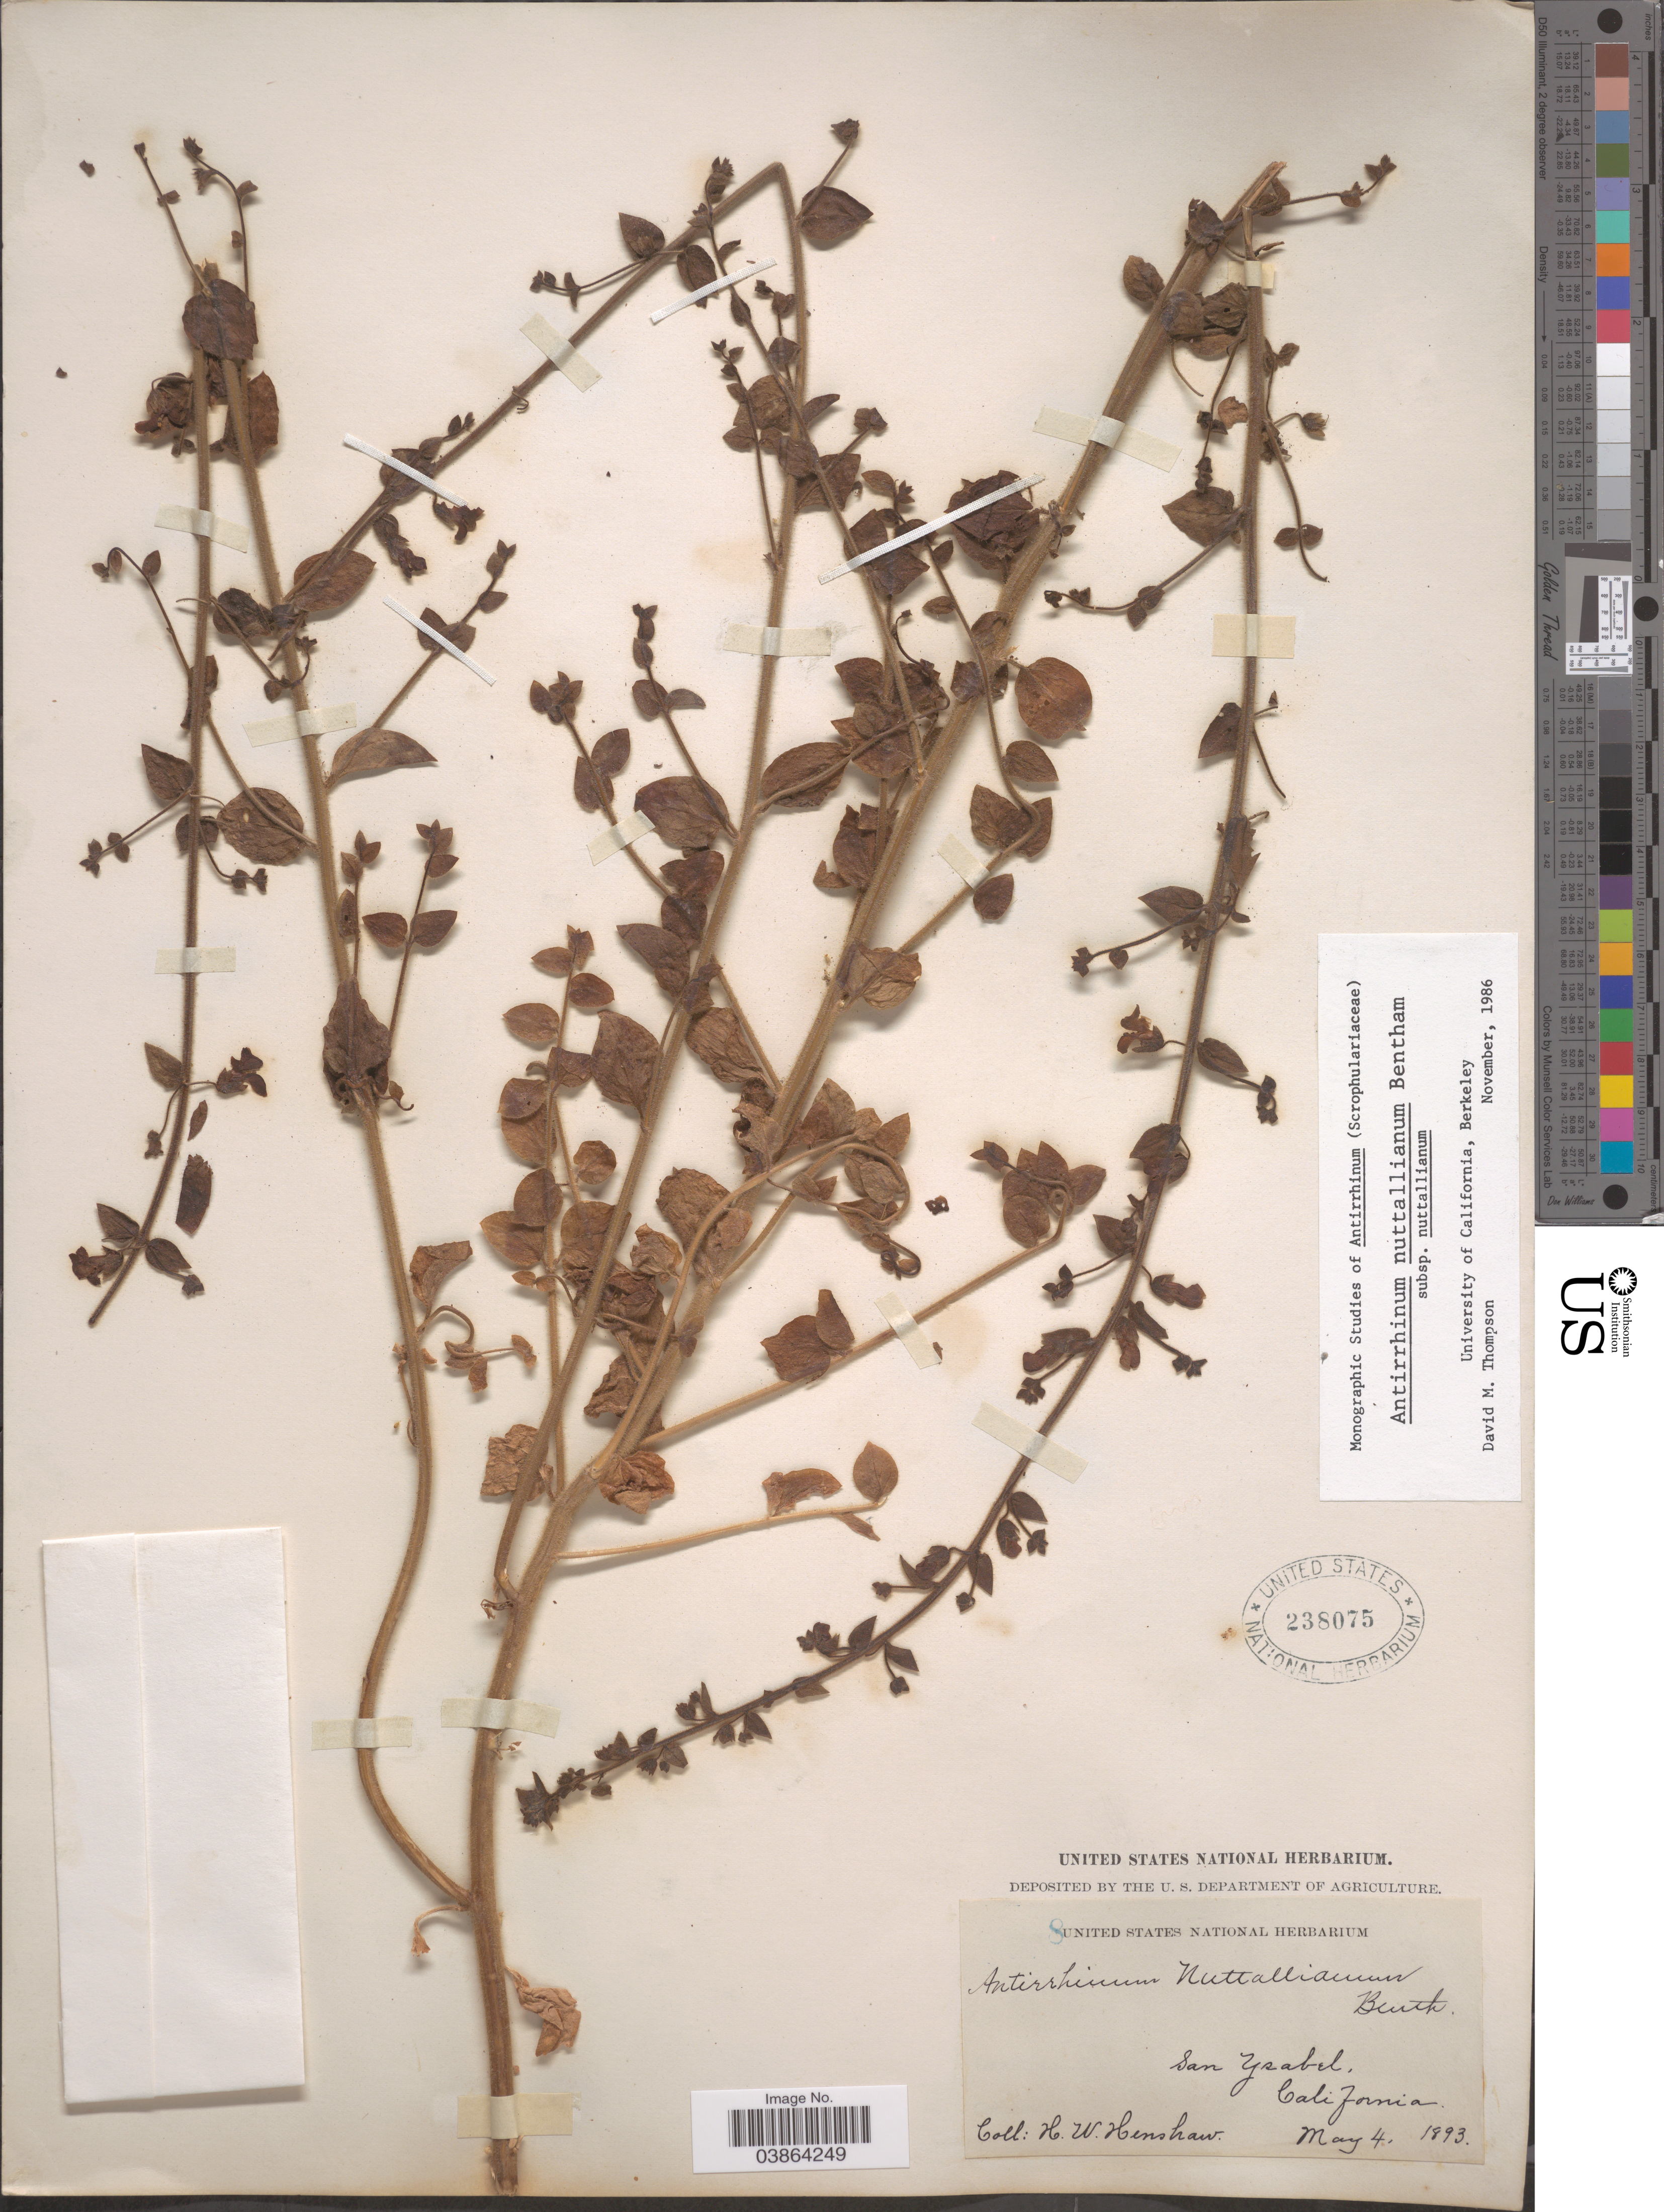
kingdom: Plantae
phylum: Tracheophyta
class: Magnoliopsida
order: Lamiales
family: Plantaginaceae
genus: Sairocarpus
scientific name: Sairocarpus nuttallianus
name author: (Benth.) D.A. Sutton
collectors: H. Henshaw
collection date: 1893-05-04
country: United States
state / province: California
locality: San Ysabel.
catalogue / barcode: US 238075